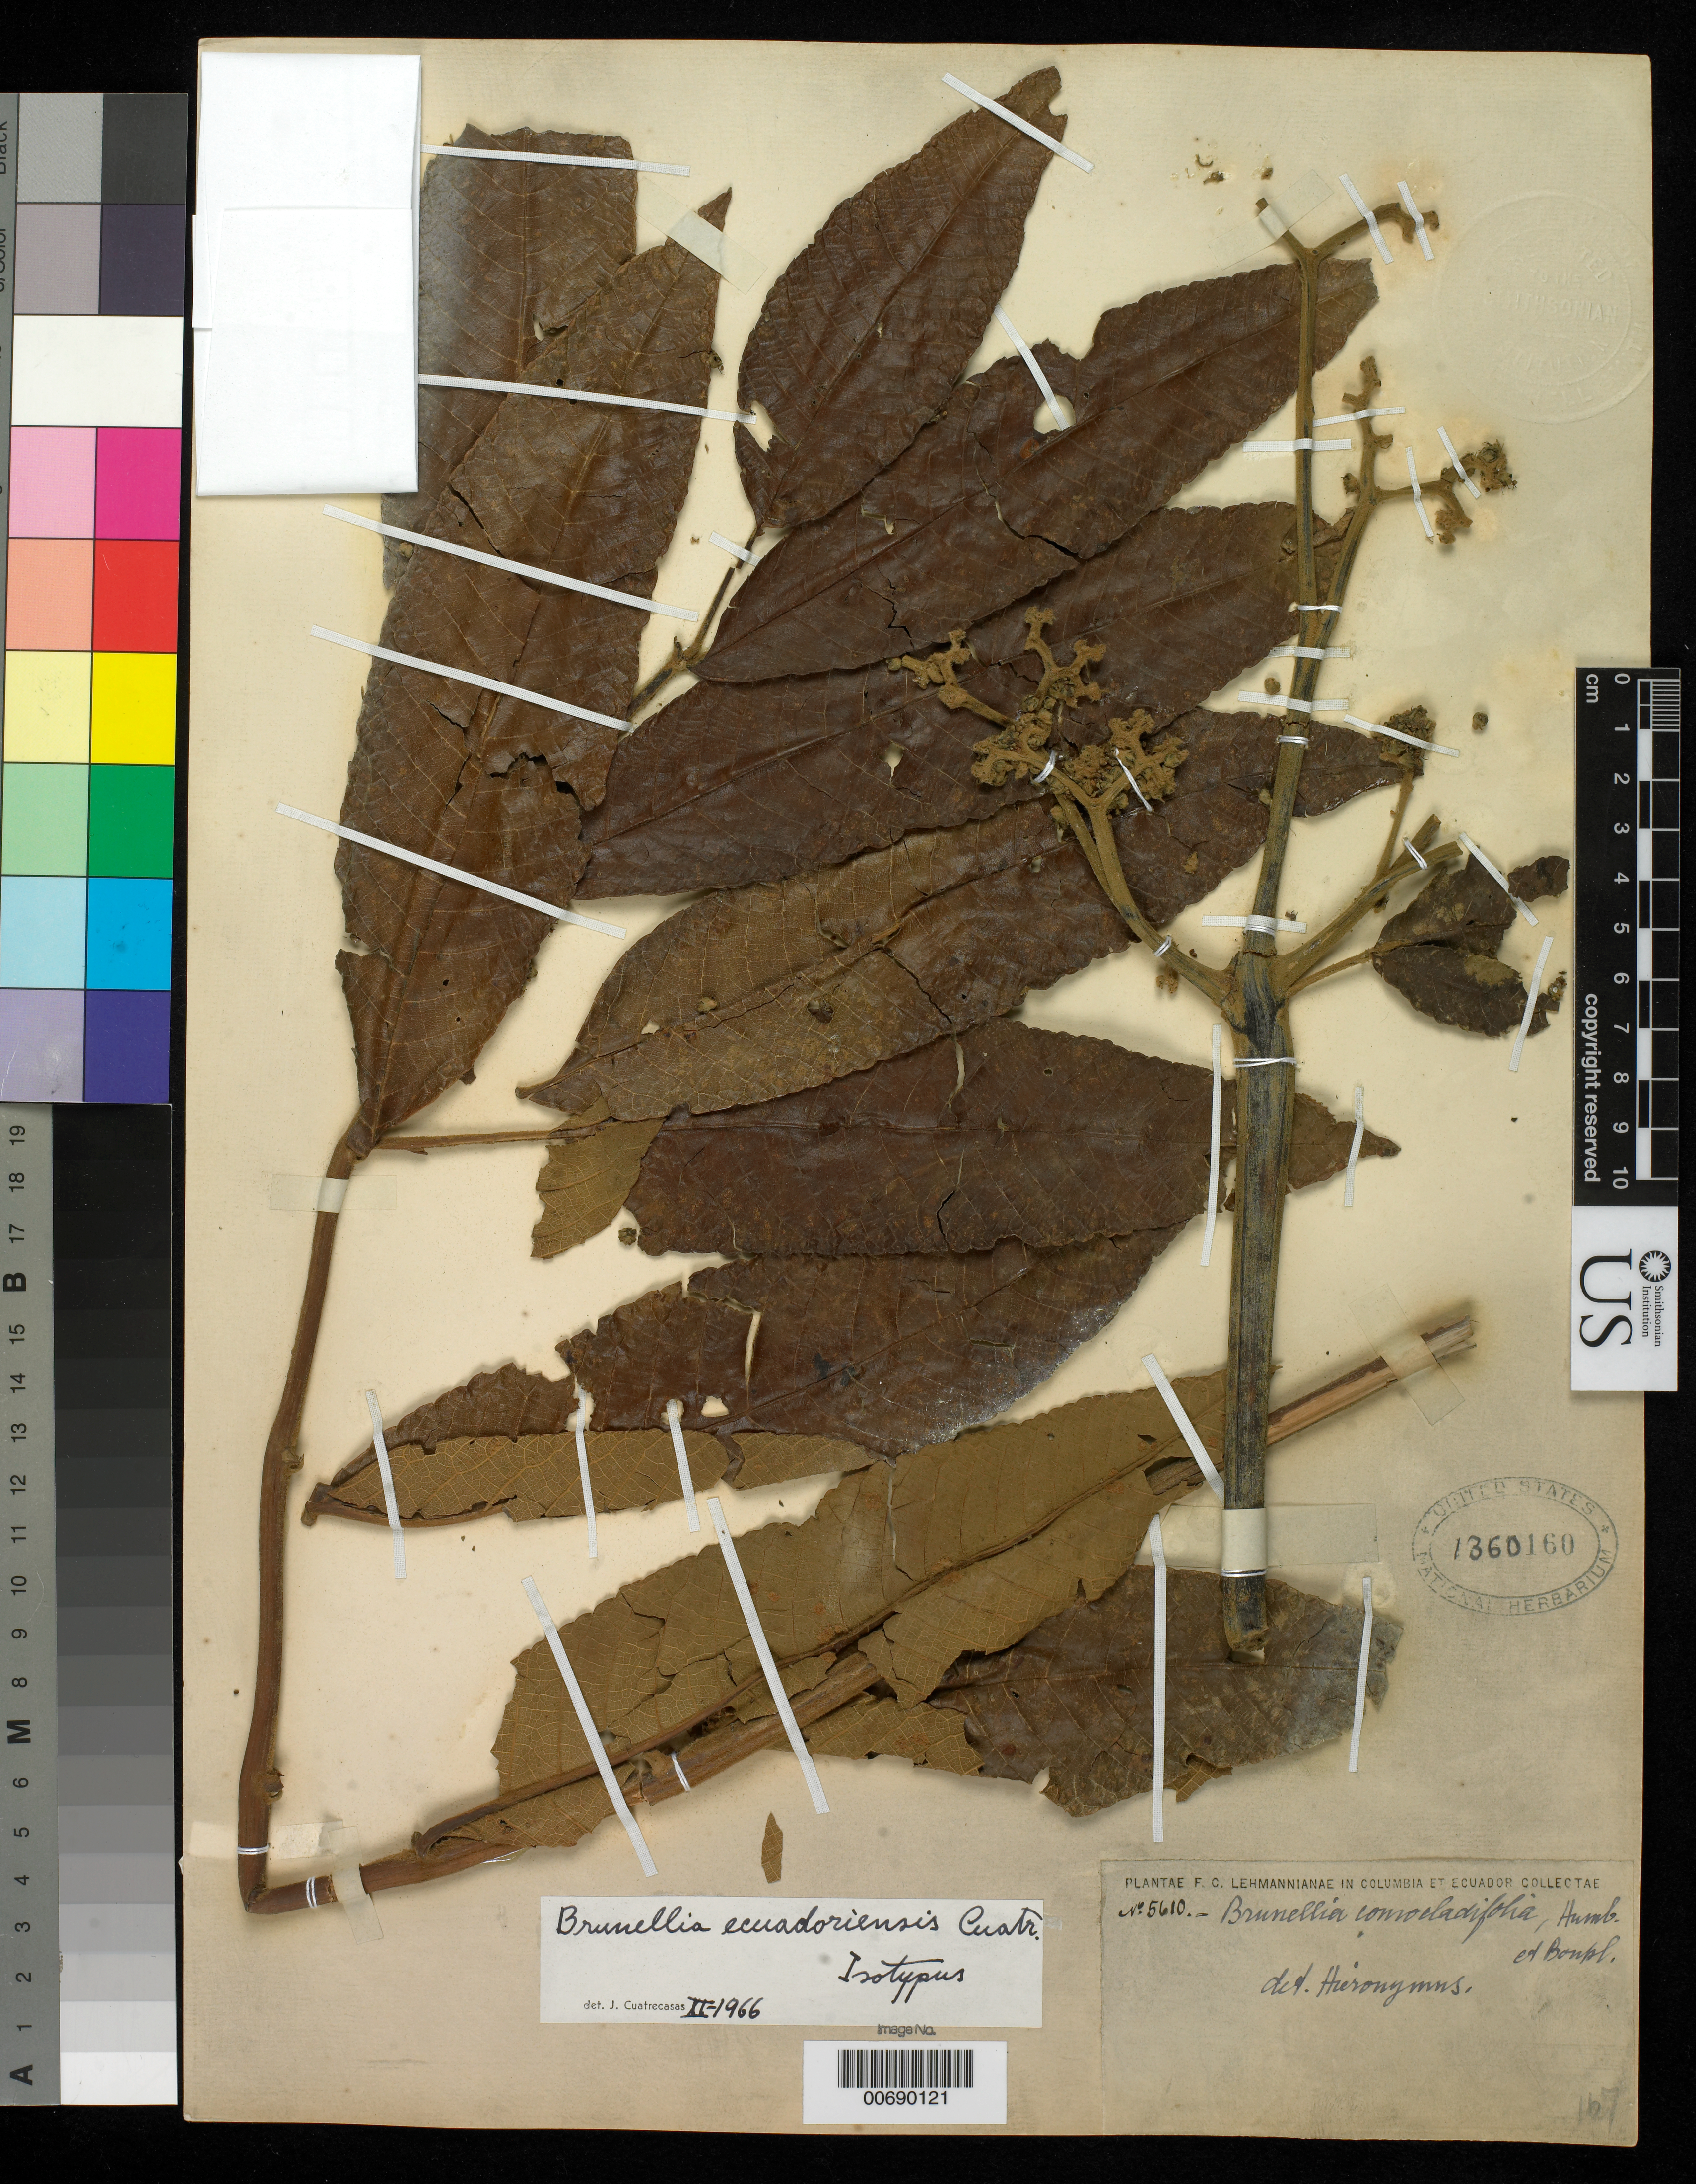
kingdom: Plantae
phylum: Tracheophyta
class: Magnoliopsida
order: Oxalidales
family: Brunelliaceae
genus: Brunellia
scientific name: Brunellia ecuadoriensis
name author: Cuatrec.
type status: Isotype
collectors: F. C. Lehmann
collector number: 5610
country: Ecuador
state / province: Azuay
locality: Cuenca, Molleturo, Andes of Cuenca.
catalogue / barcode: US 1360160